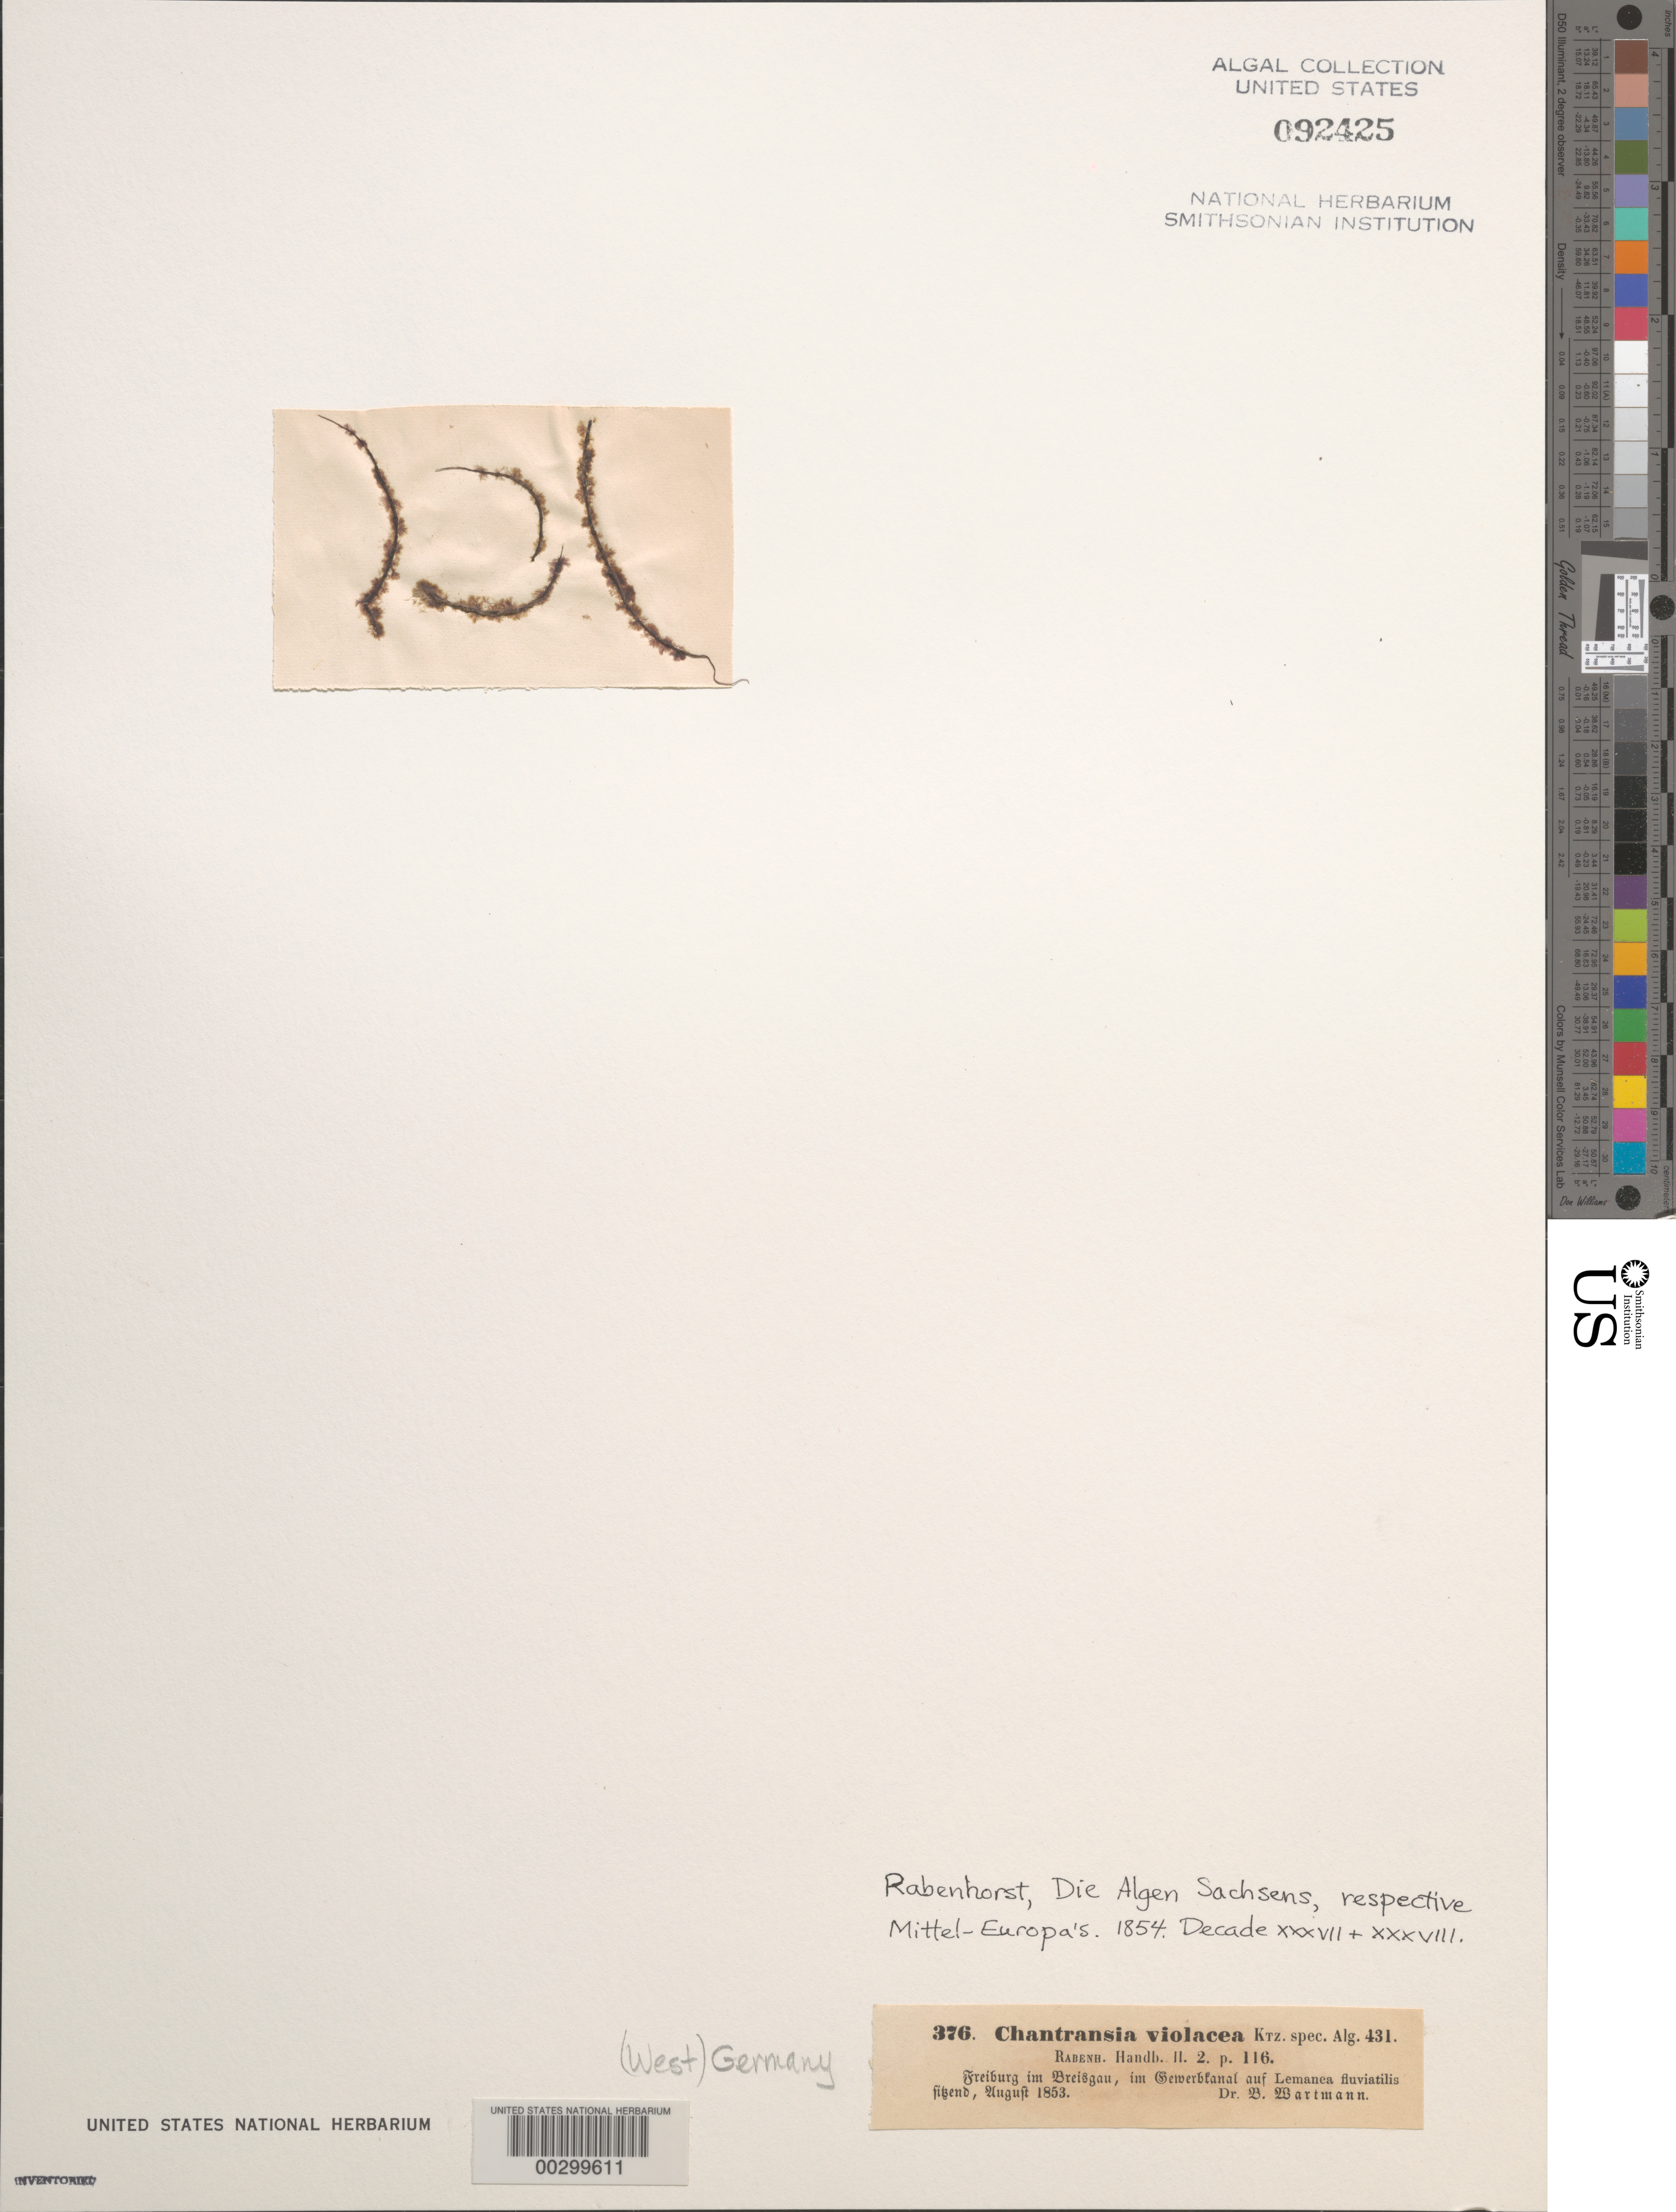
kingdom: Plantae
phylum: Rhodophyta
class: Florideophyceae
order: Acrochaetiales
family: Audouinellaceae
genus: Audouinella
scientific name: Audouinella hermannii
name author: (Roth) Duby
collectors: B. Wartmann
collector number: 376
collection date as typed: Aug 1853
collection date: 1853-08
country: Germany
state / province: Baden-wurttemberg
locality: Freiburg im breisgau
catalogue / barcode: US 92425